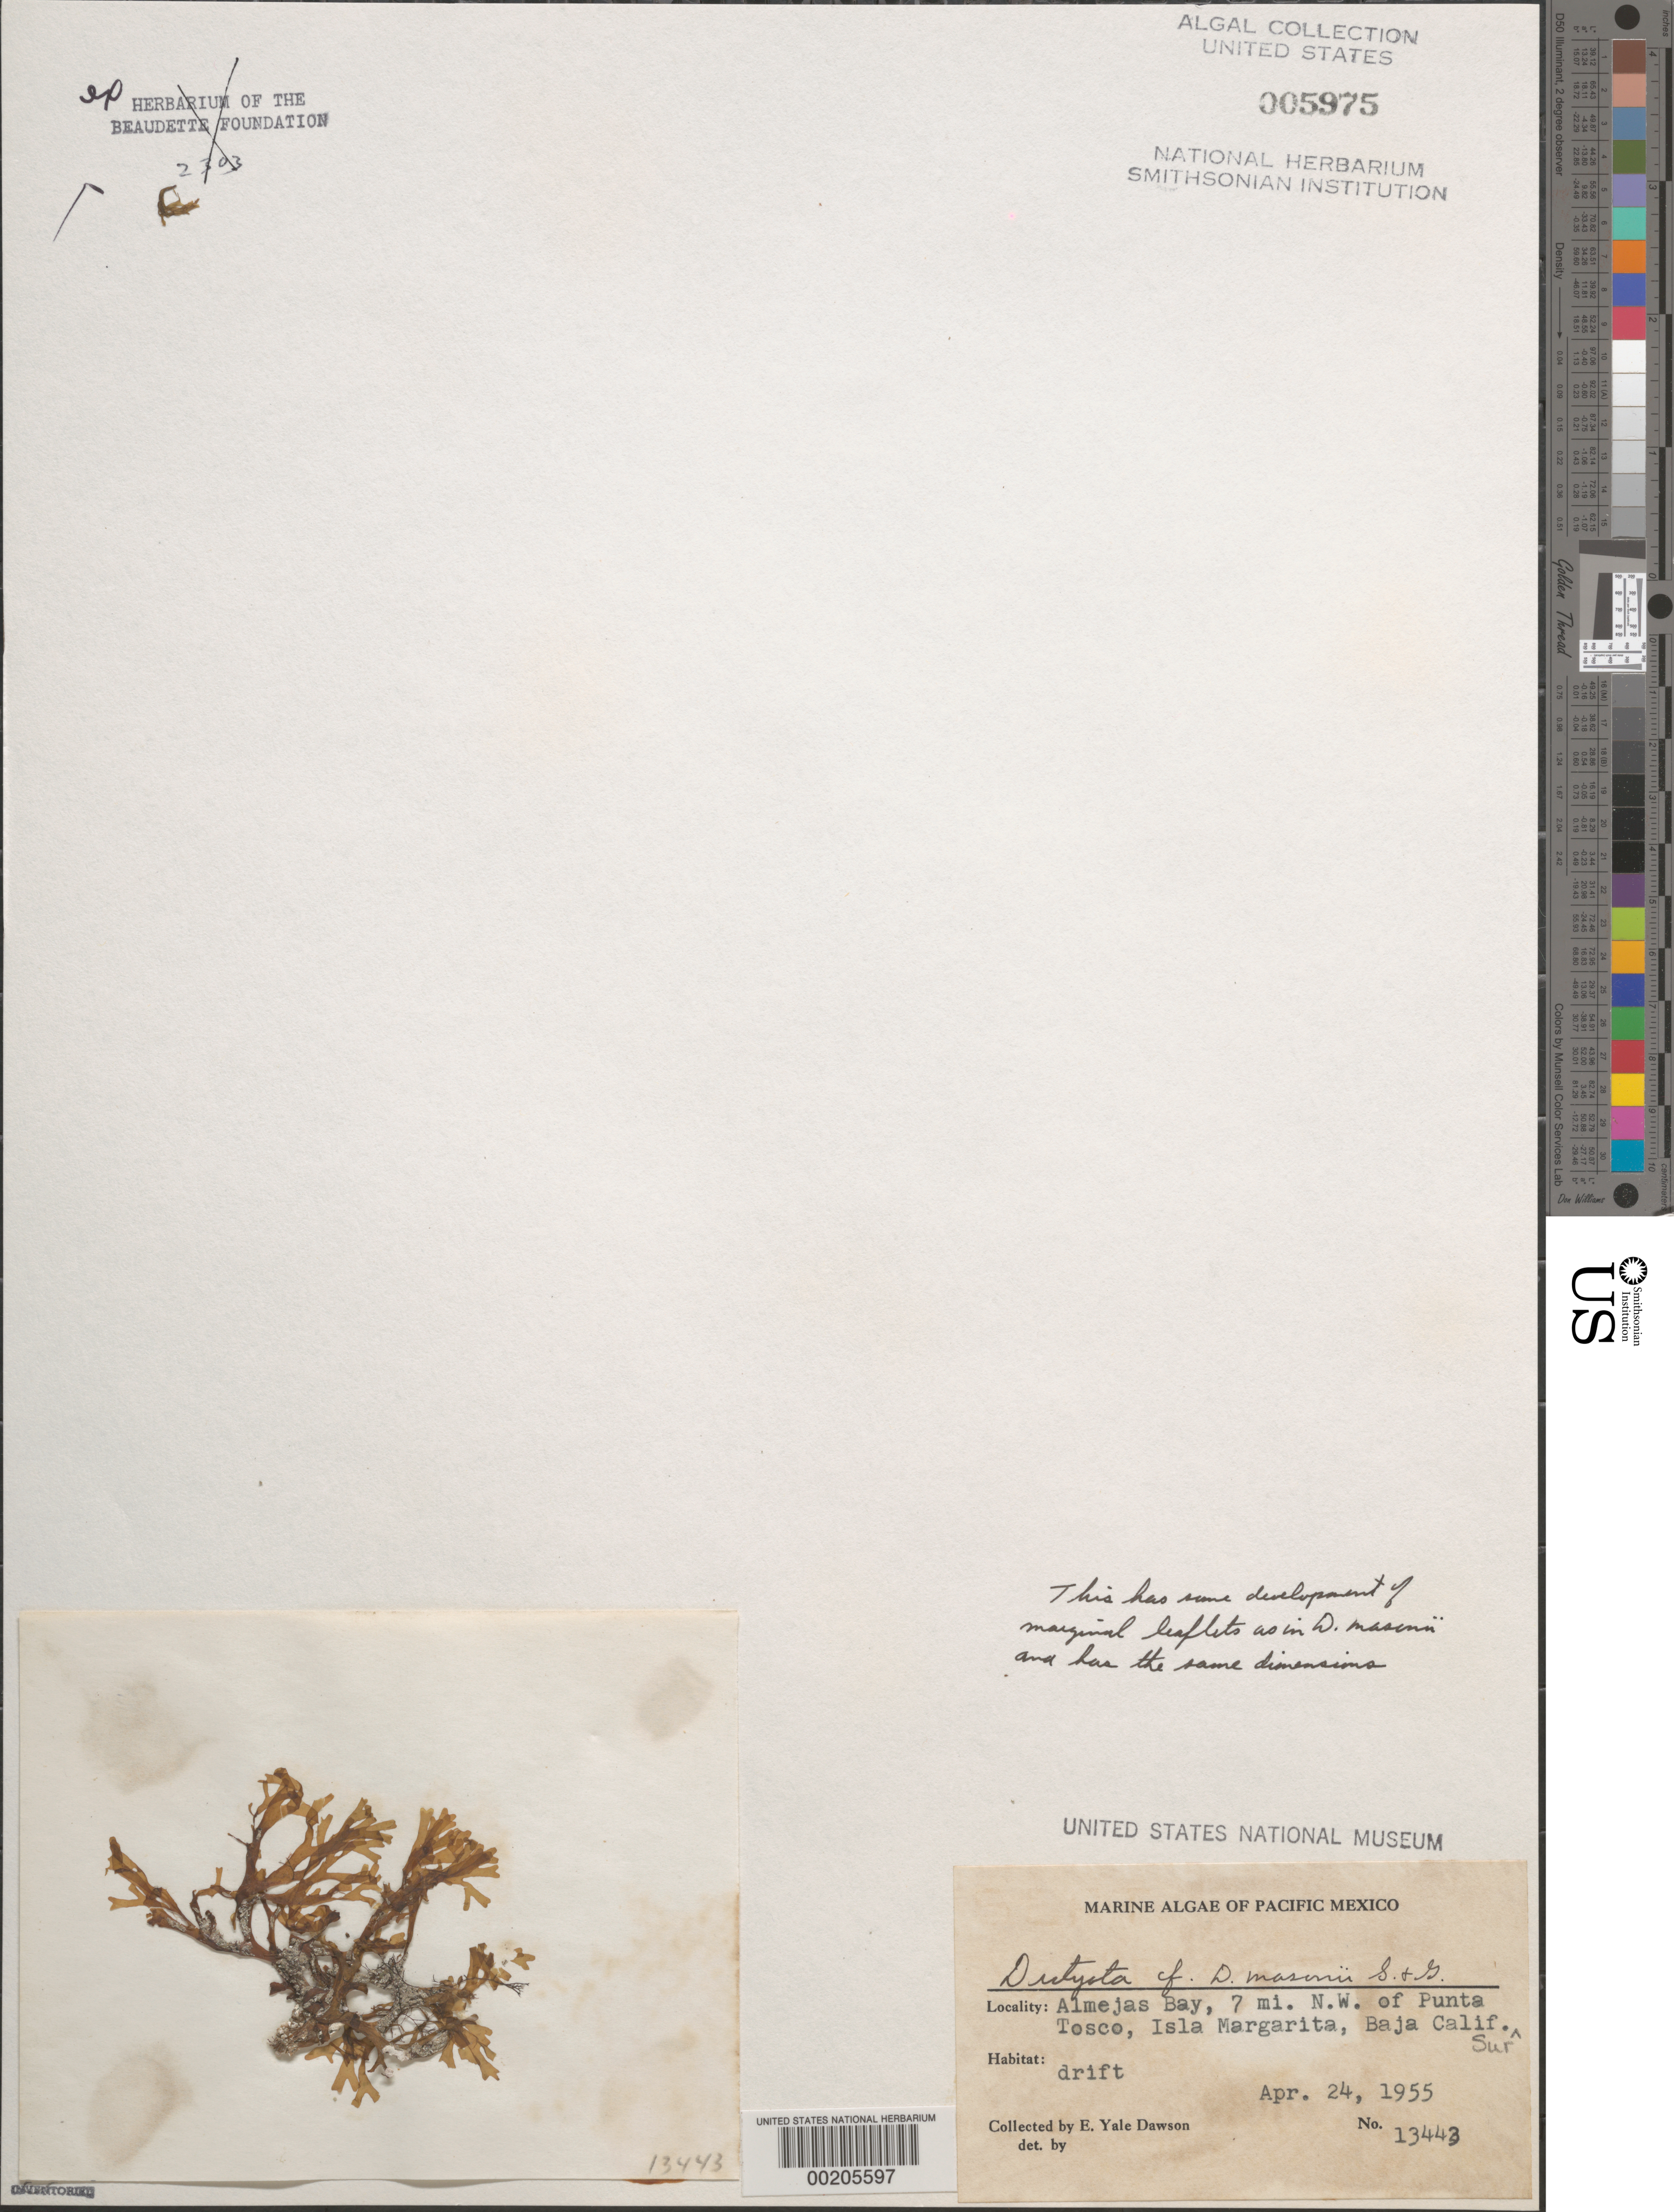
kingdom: Chromista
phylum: Ochrophyta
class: Phaeophyceae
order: Dictyotales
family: Dictyotaceae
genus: Dictyota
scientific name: Dictyota masonii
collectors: E. Y. Dawson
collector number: EYD 13443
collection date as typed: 24 Apr 1955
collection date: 1955-04-24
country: Mexico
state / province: Baja California Sur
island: Isla Margarita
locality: Amejas Bay 7 miles northwest of Punta Tosco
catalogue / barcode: US 5975